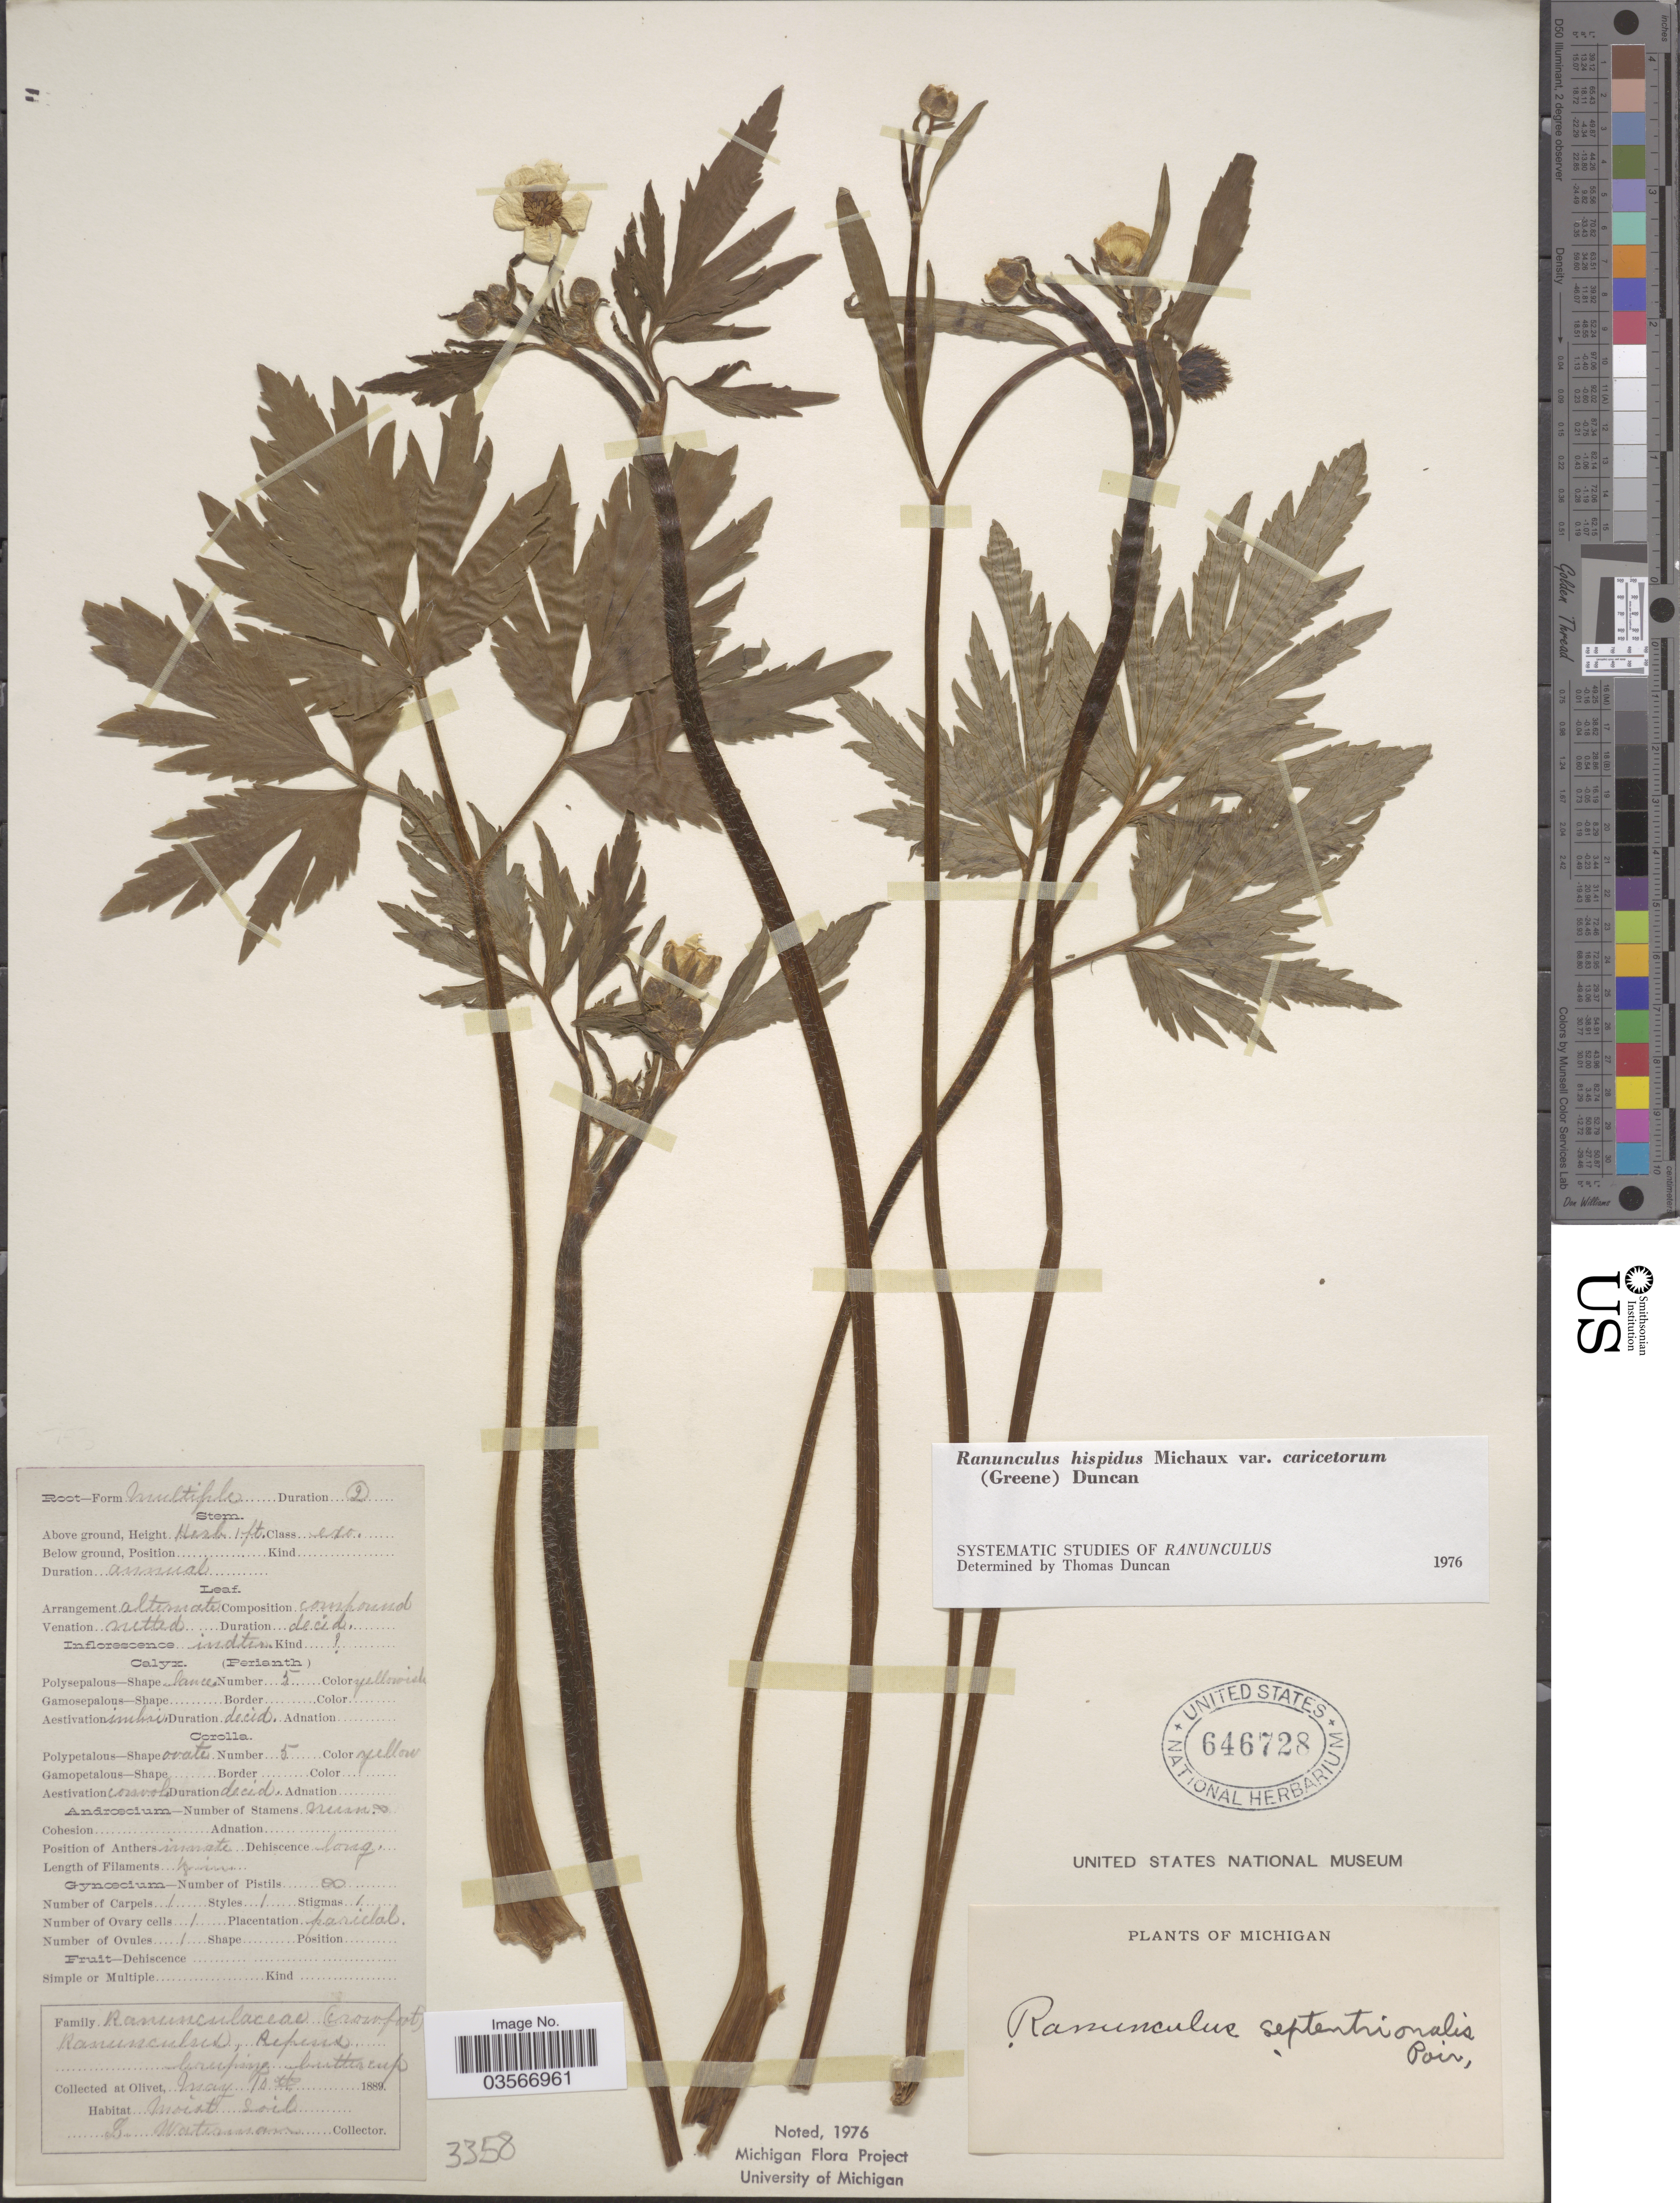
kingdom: Plantae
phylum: Tracheophyta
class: Magnoliopsida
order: Ranunculales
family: Ranunculaceae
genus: Ranunculus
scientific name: Ranunculus hispidus var. caricetorum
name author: Michx.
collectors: G. Waterman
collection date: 1889-05-10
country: United States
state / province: Michigan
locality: Olivet.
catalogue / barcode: US 646728